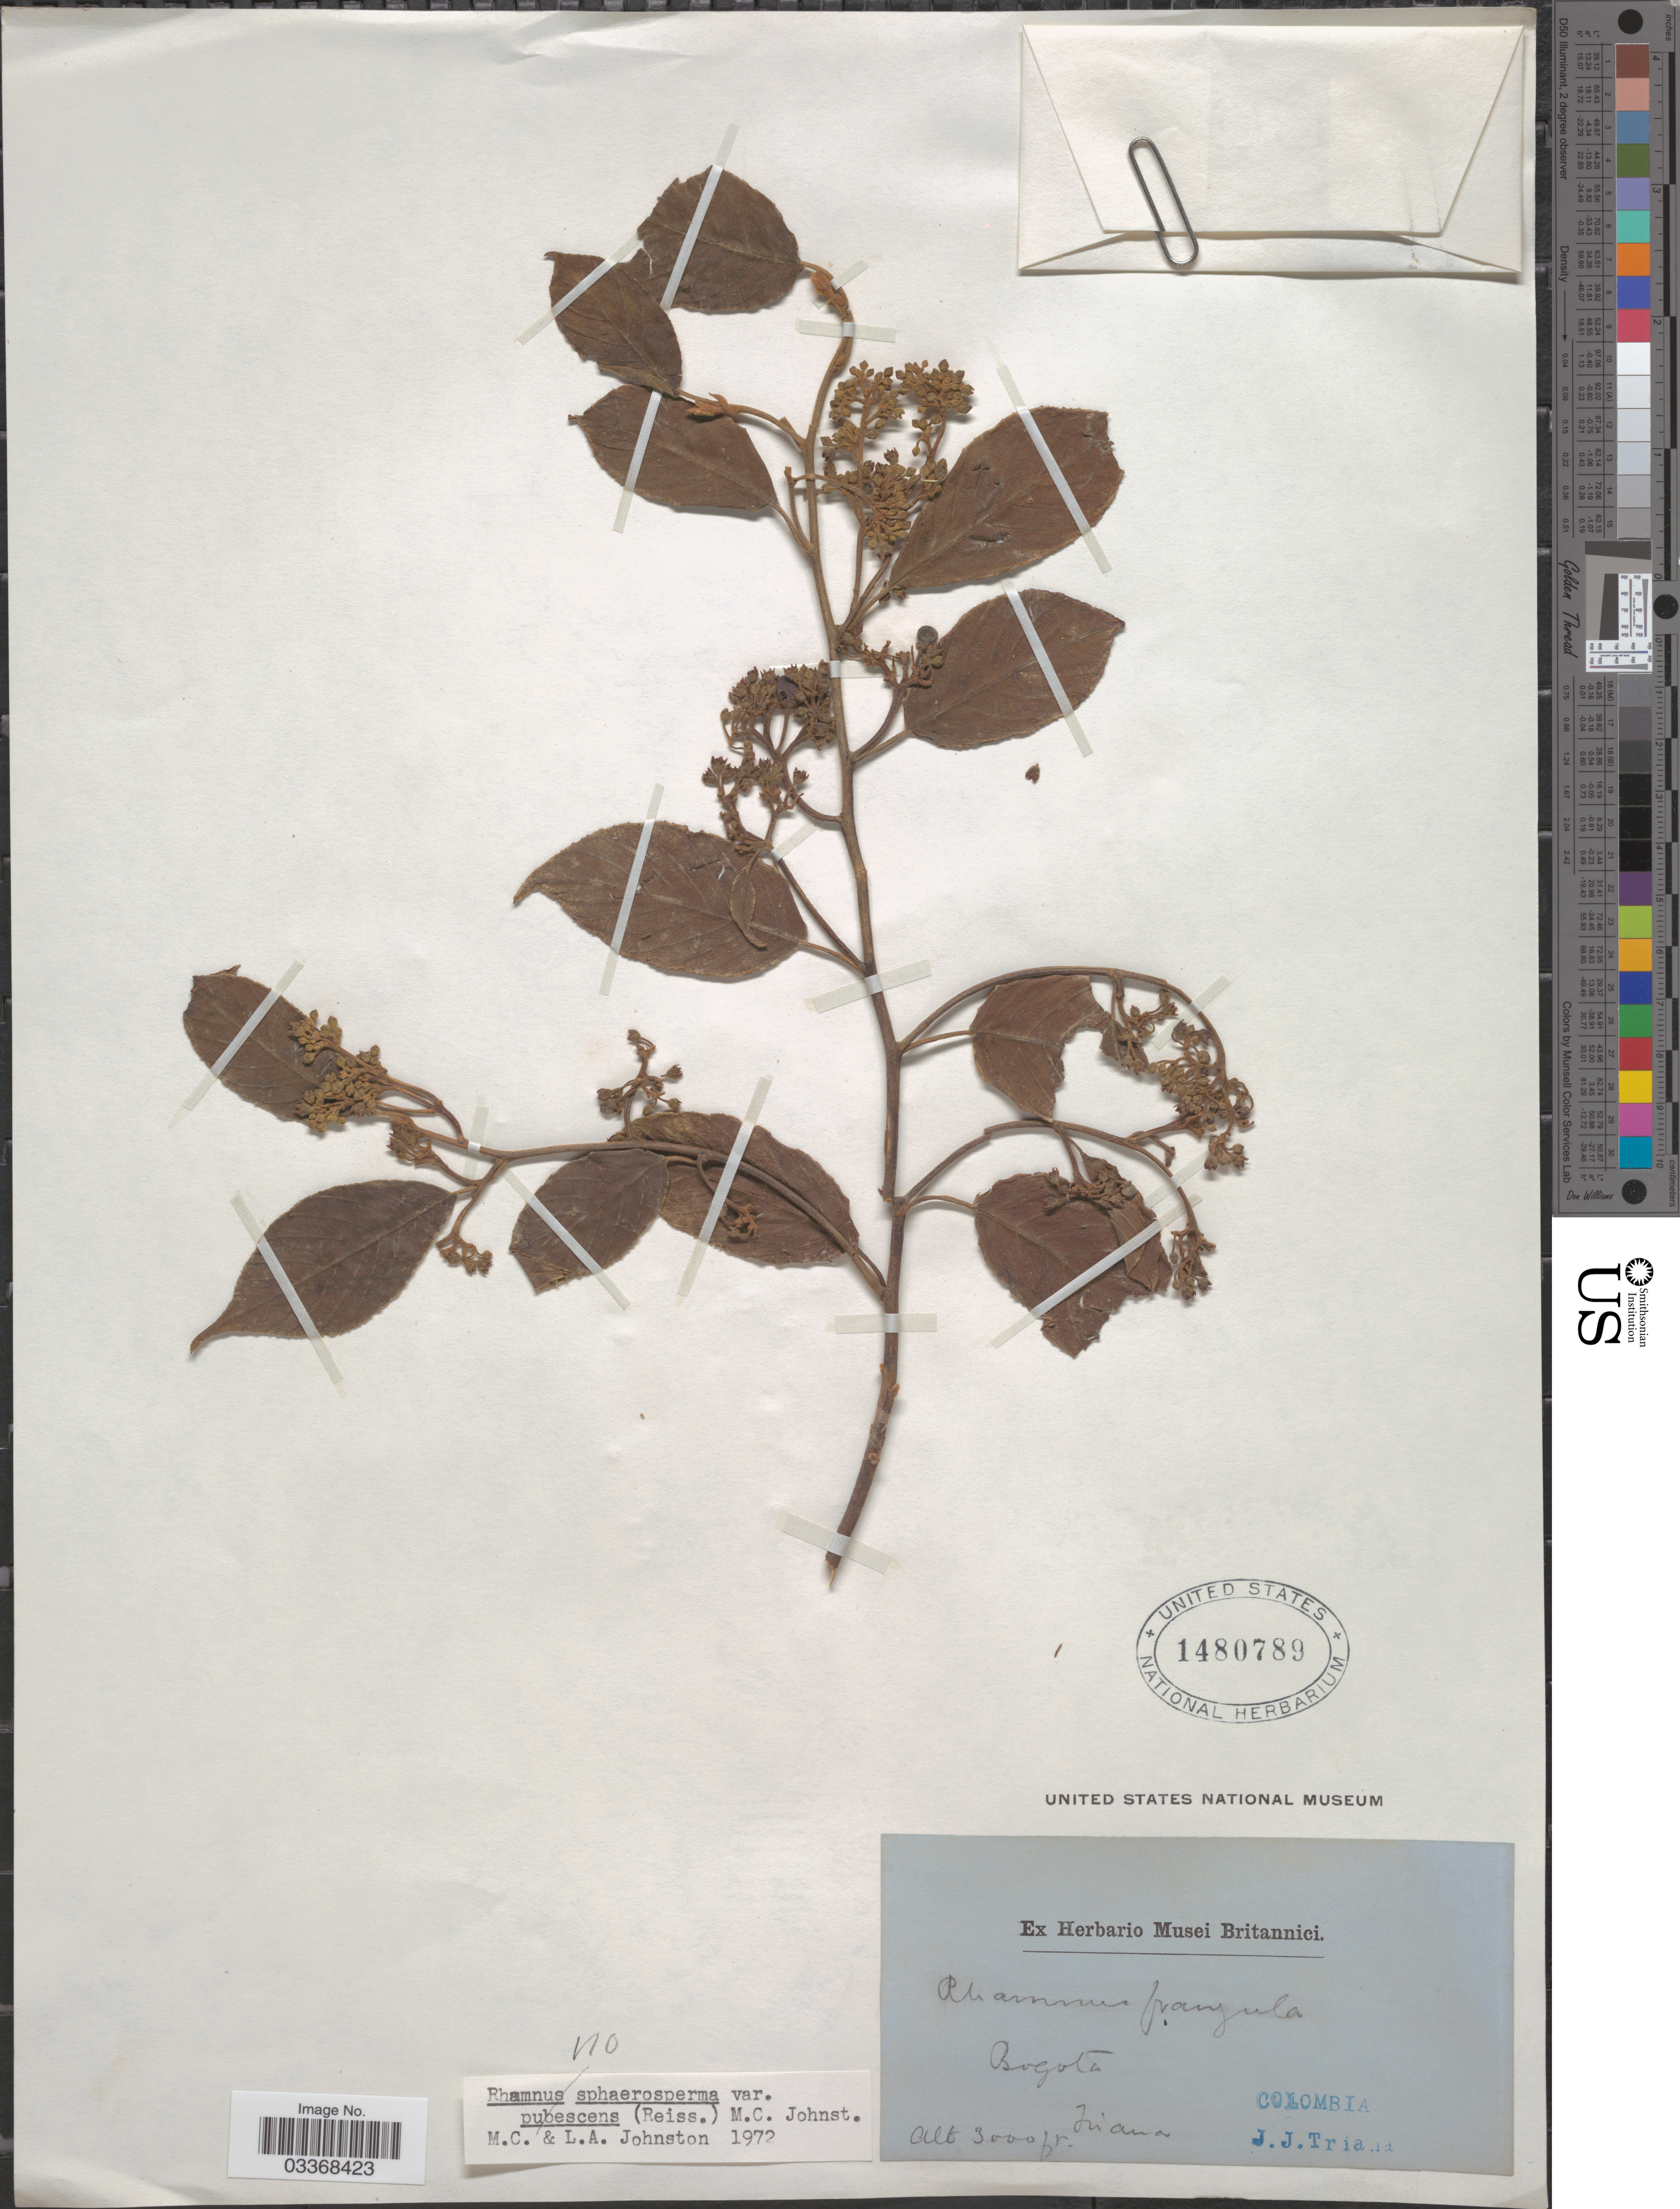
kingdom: Plantae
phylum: Tracheophyta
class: Magnoliopsida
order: Rosales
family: Rhamnaceae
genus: Frangula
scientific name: Frangula sp.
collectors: J. J. Triana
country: Colombia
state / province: Bogota D.C.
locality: Bogota.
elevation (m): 914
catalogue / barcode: US 1480789